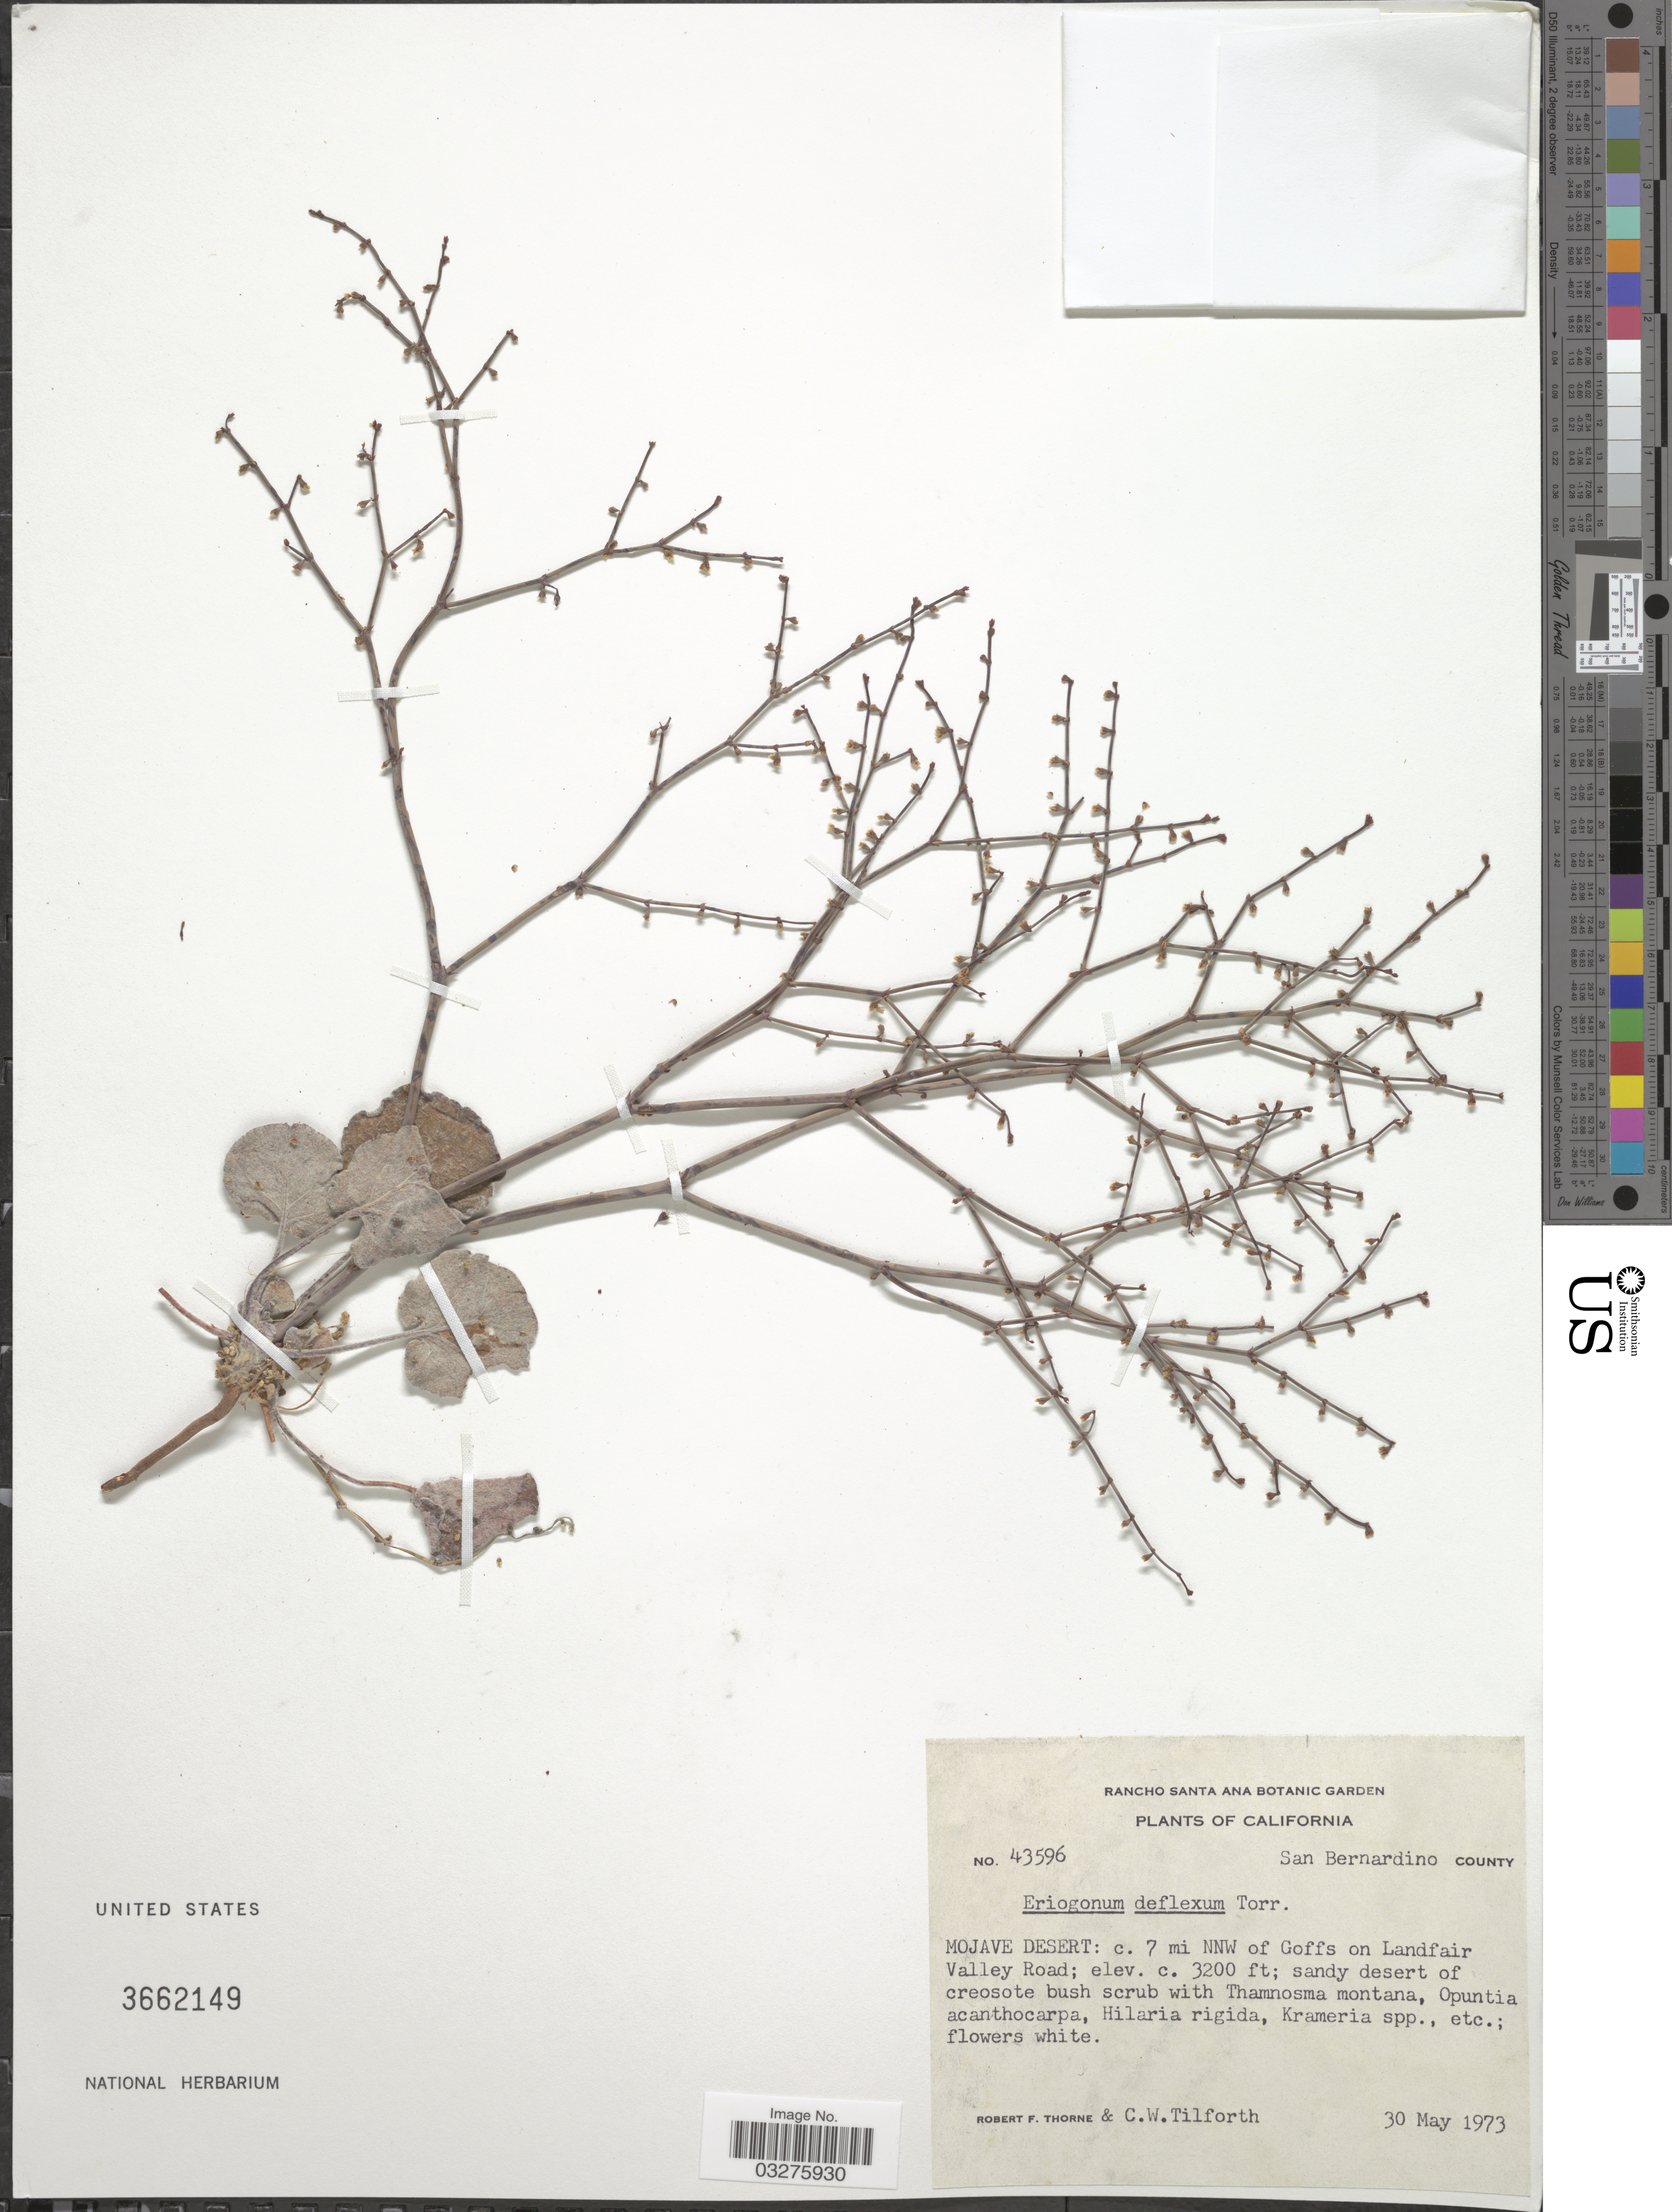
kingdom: Plantae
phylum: Tracheophyta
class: Magnoliopsida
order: Caryophyllales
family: Polygonaceae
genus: Eriogonum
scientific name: Eriogonum deflexum var. deflexum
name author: Torr. in Ives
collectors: R. F. Thorne & C. Tilforth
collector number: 43596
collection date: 1973-05-30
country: United States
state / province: California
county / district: San Bernardino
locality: San Bernardino County. Mojave Desert: c. 7 mi NNW of Goffs on Landfair Valley Road.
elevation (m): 975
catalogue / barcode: US 3662149